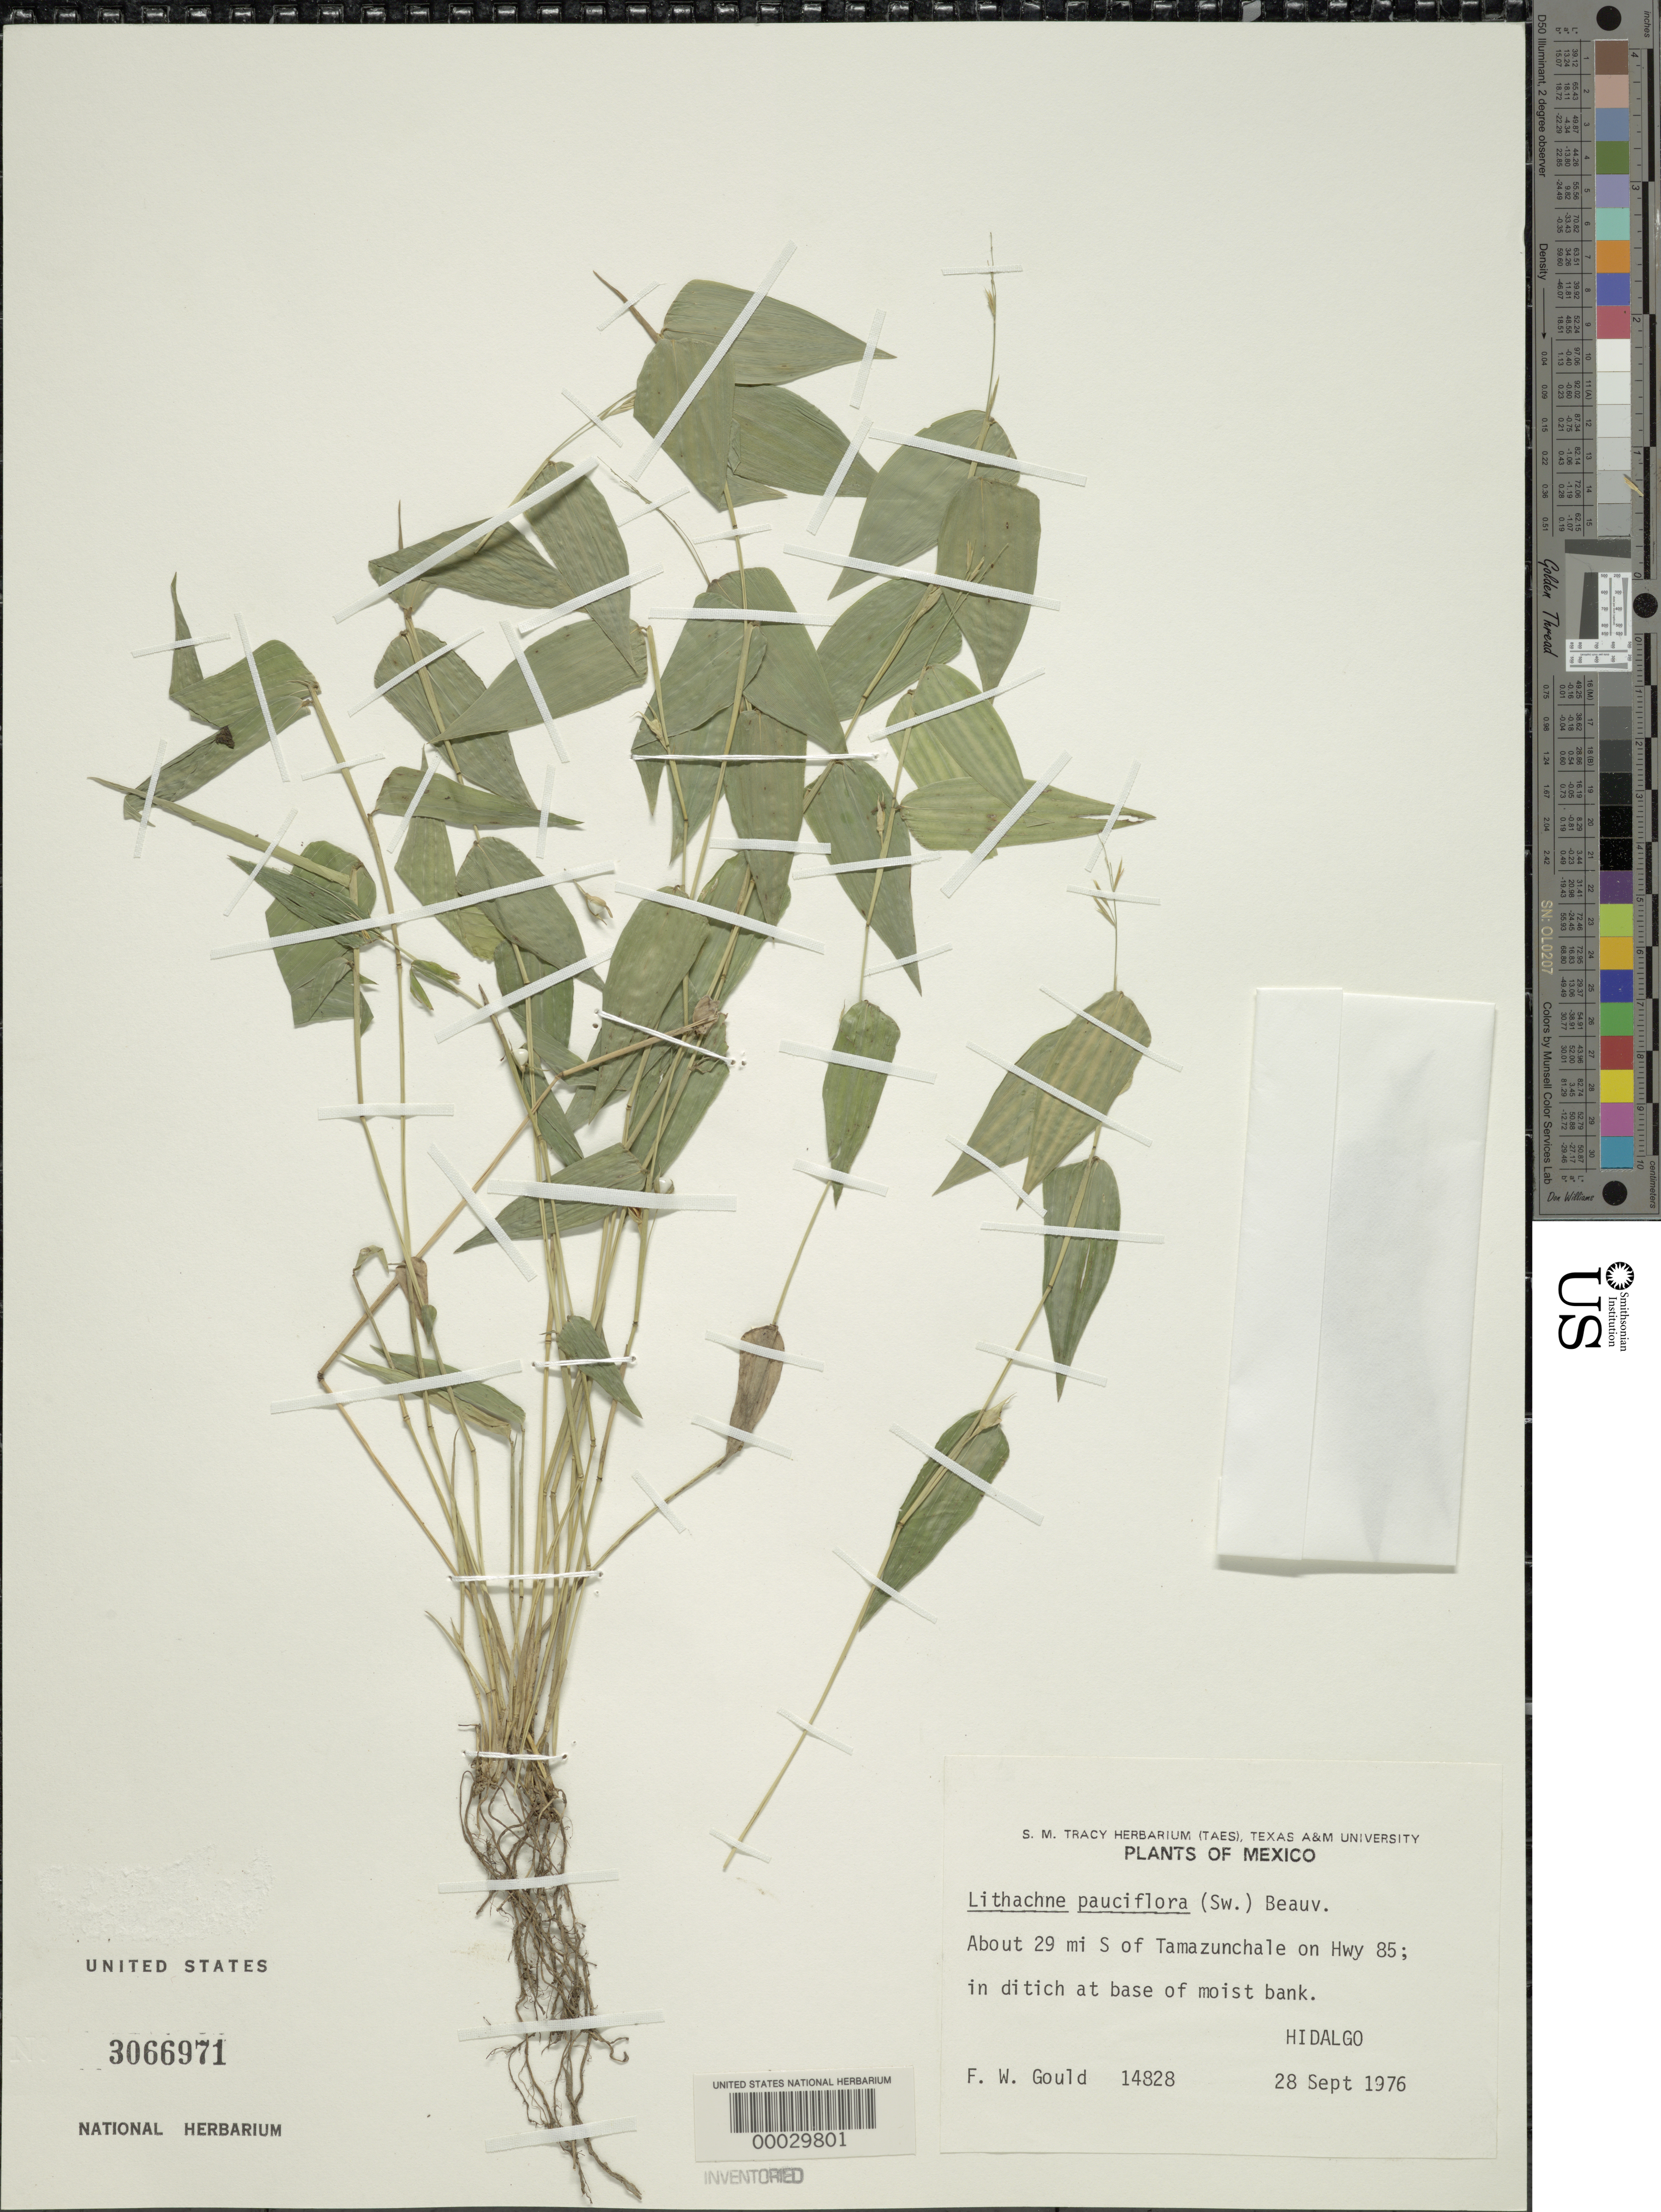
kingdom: Plantae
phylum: Tracheophyta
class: Liliopsida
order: Poales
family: Poaceae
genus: Lithachne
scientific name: Lithachne pauciflora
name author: (Sw.) P. Beauv.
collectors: F. W. Gould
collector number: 14828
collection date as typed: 28 Sep 1976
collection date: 1976-09-28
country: Mexico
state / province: Hidalgo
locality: Tamazunchale, hwy 85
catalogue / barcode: US 3066971